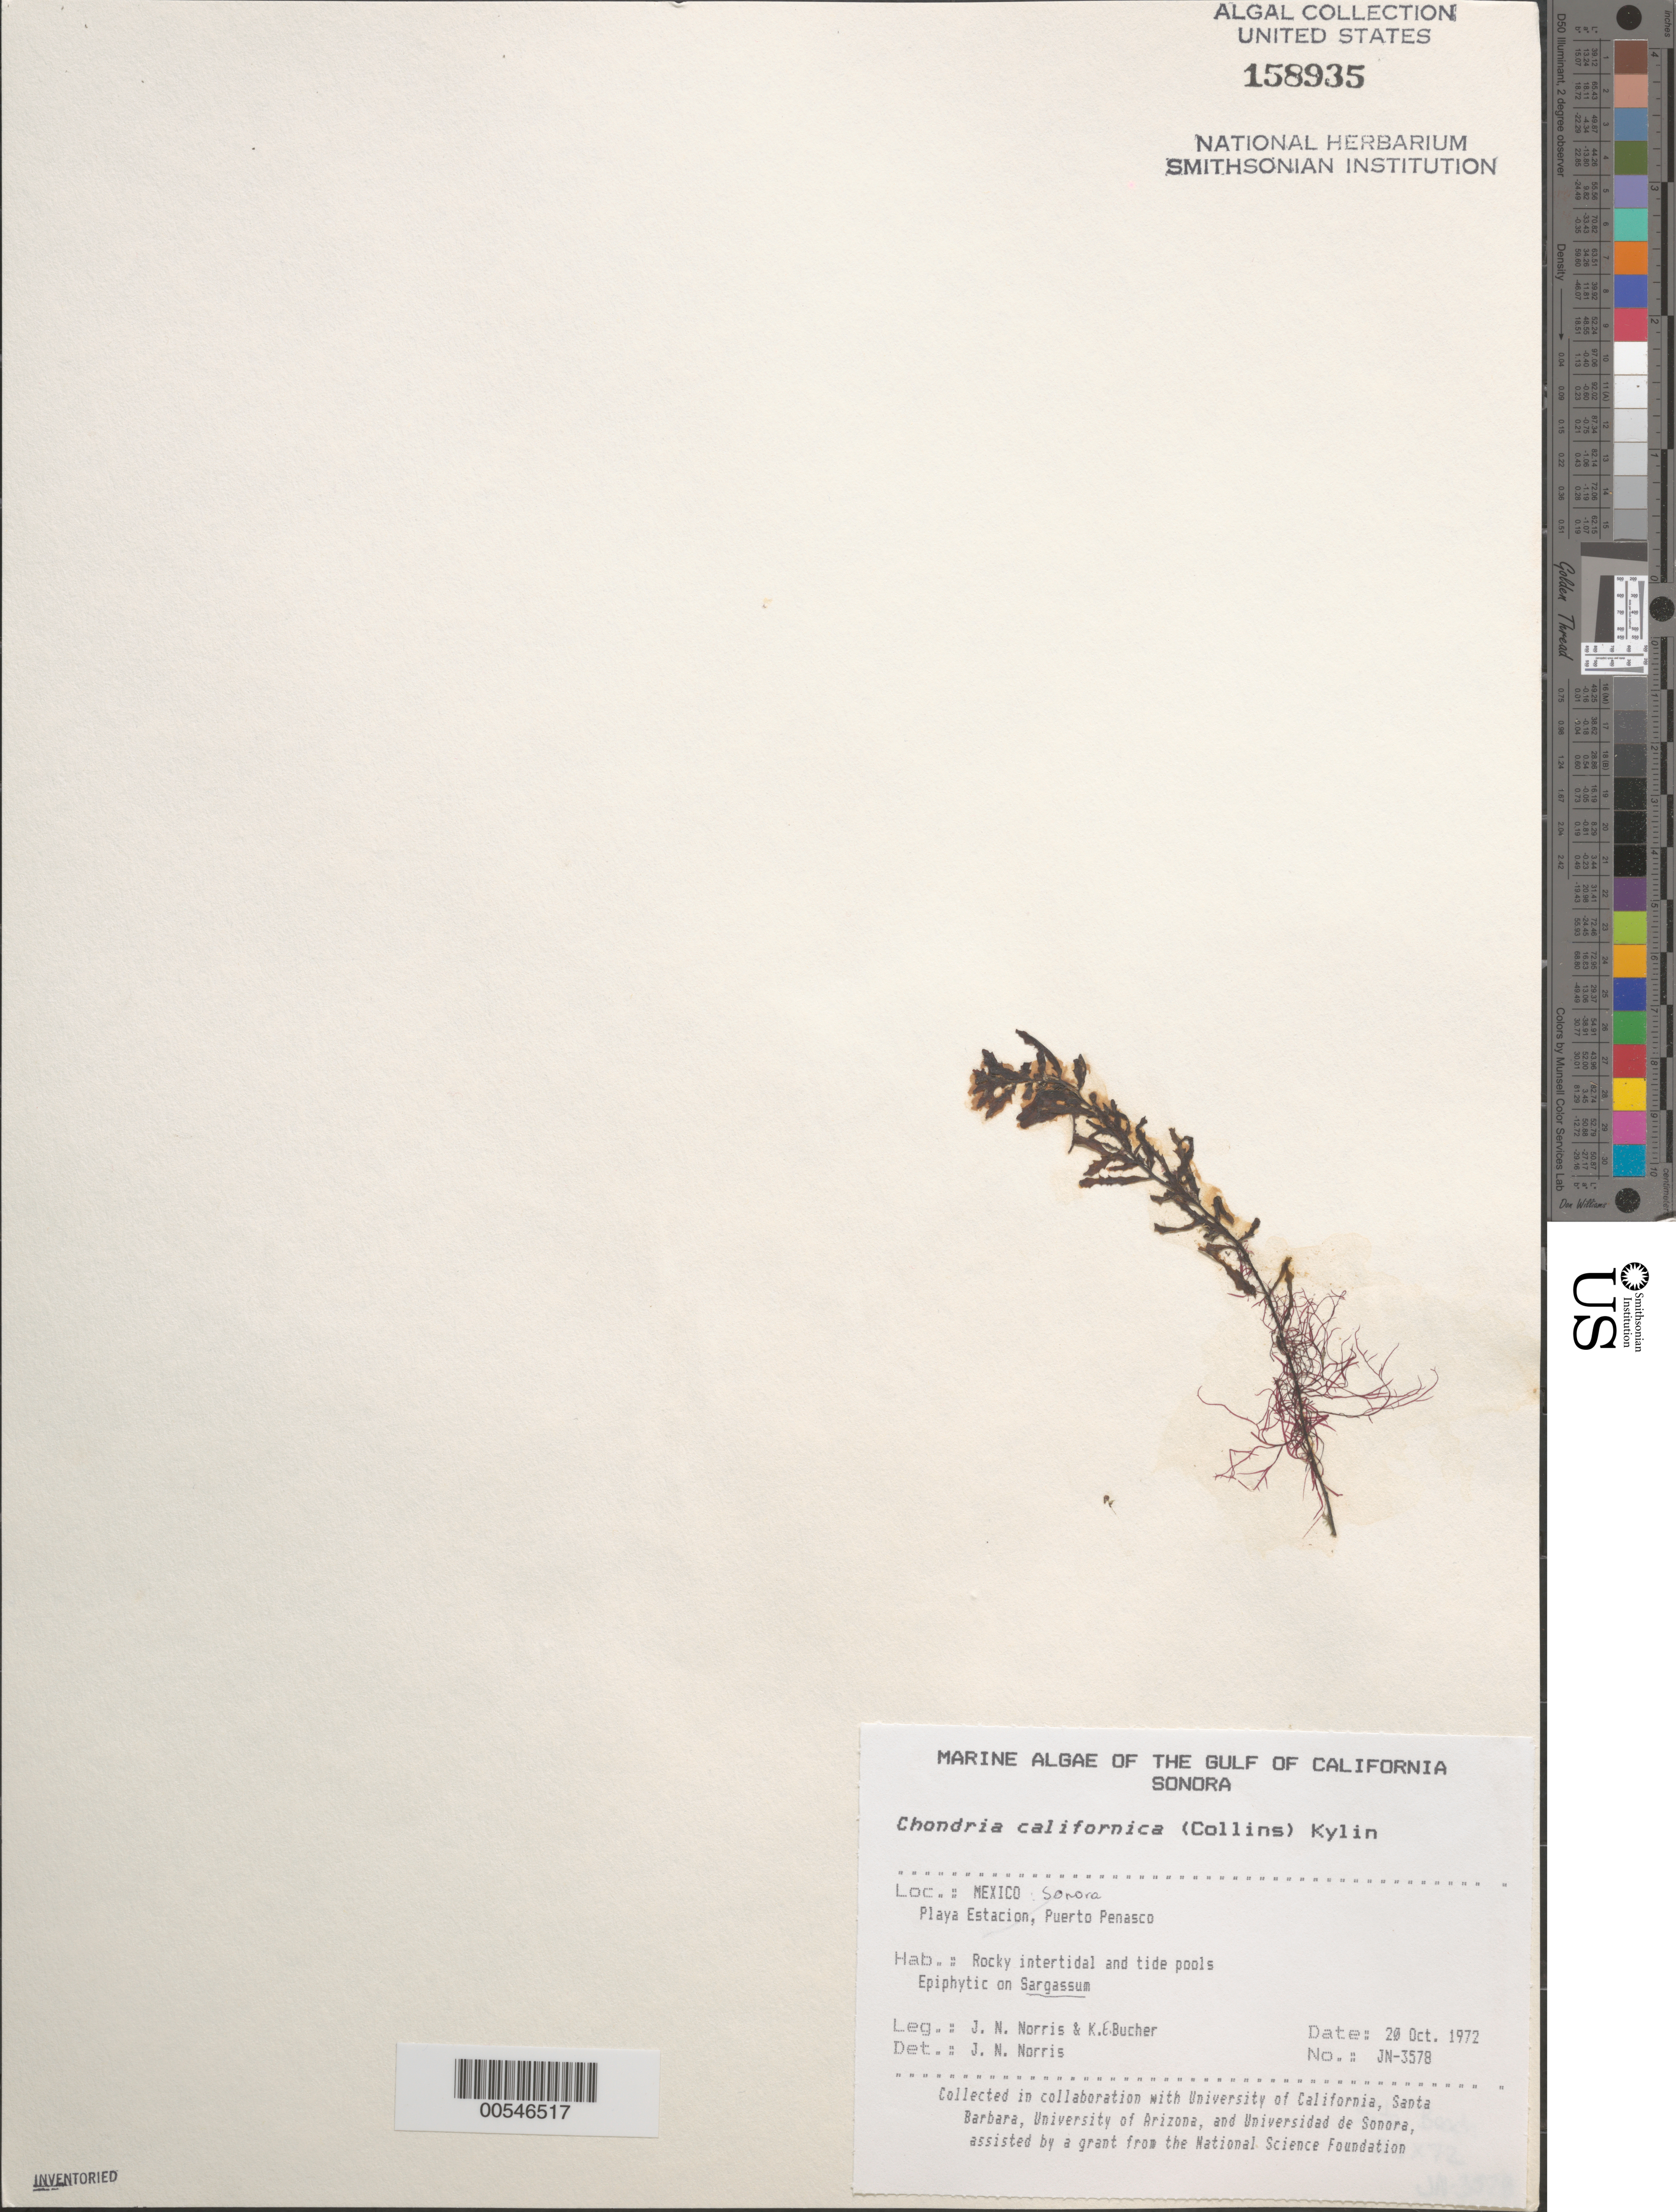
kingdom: Plantae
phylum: Rhodophyta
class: Florideophyceae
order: Ceramiales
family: Rhodomelaceae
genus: Chondria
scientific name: Chondria acrorhizophora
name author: Setch. & N.L. Gardner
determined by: Algae name updating Project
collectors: J. N. Norris & K. E. Bucher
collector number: JN-3578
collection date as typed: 20 Oct 1972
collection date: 1972-10-20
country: Mexico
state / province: Sonora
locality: Playa Estacion, Puerto Penasco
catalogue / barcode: US 158935